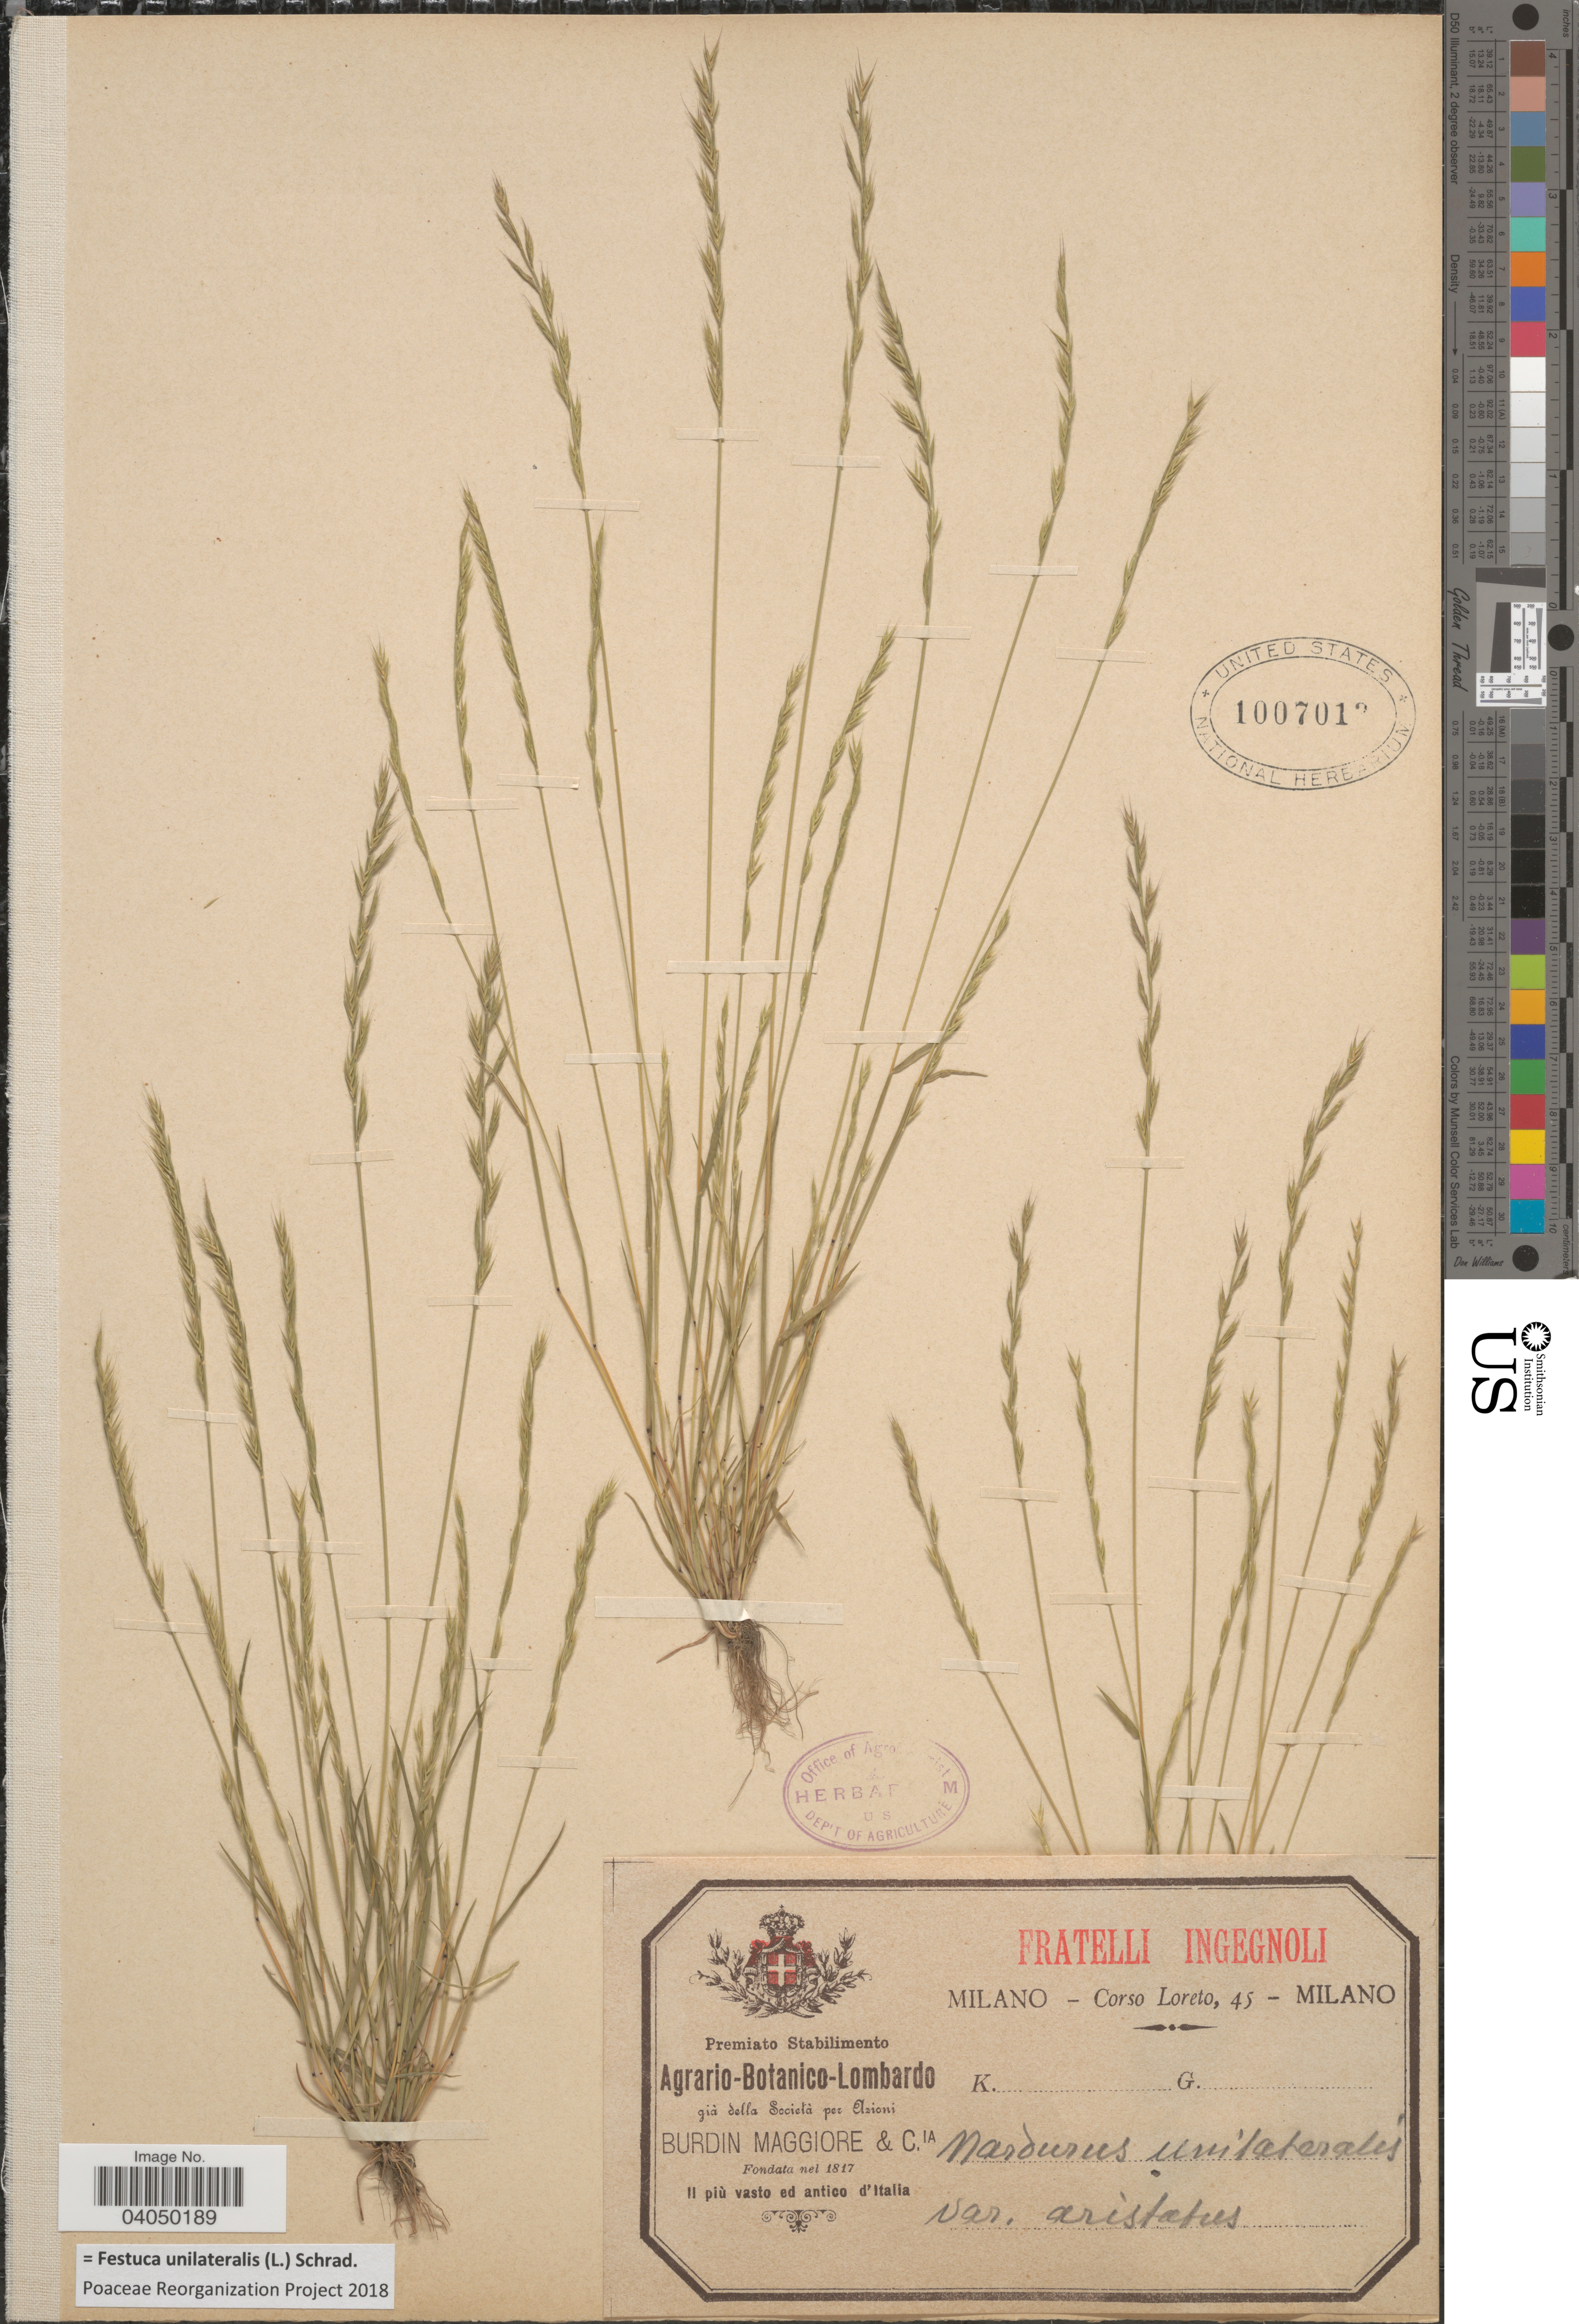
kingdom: Plantae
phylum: Tracheophyta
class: Liliopsida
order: Poales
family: Poaceae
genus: Festuca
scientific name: Festuca unilateralis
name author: Schrad.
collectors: Loreto, C.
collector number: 45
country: Italy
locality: Milano.